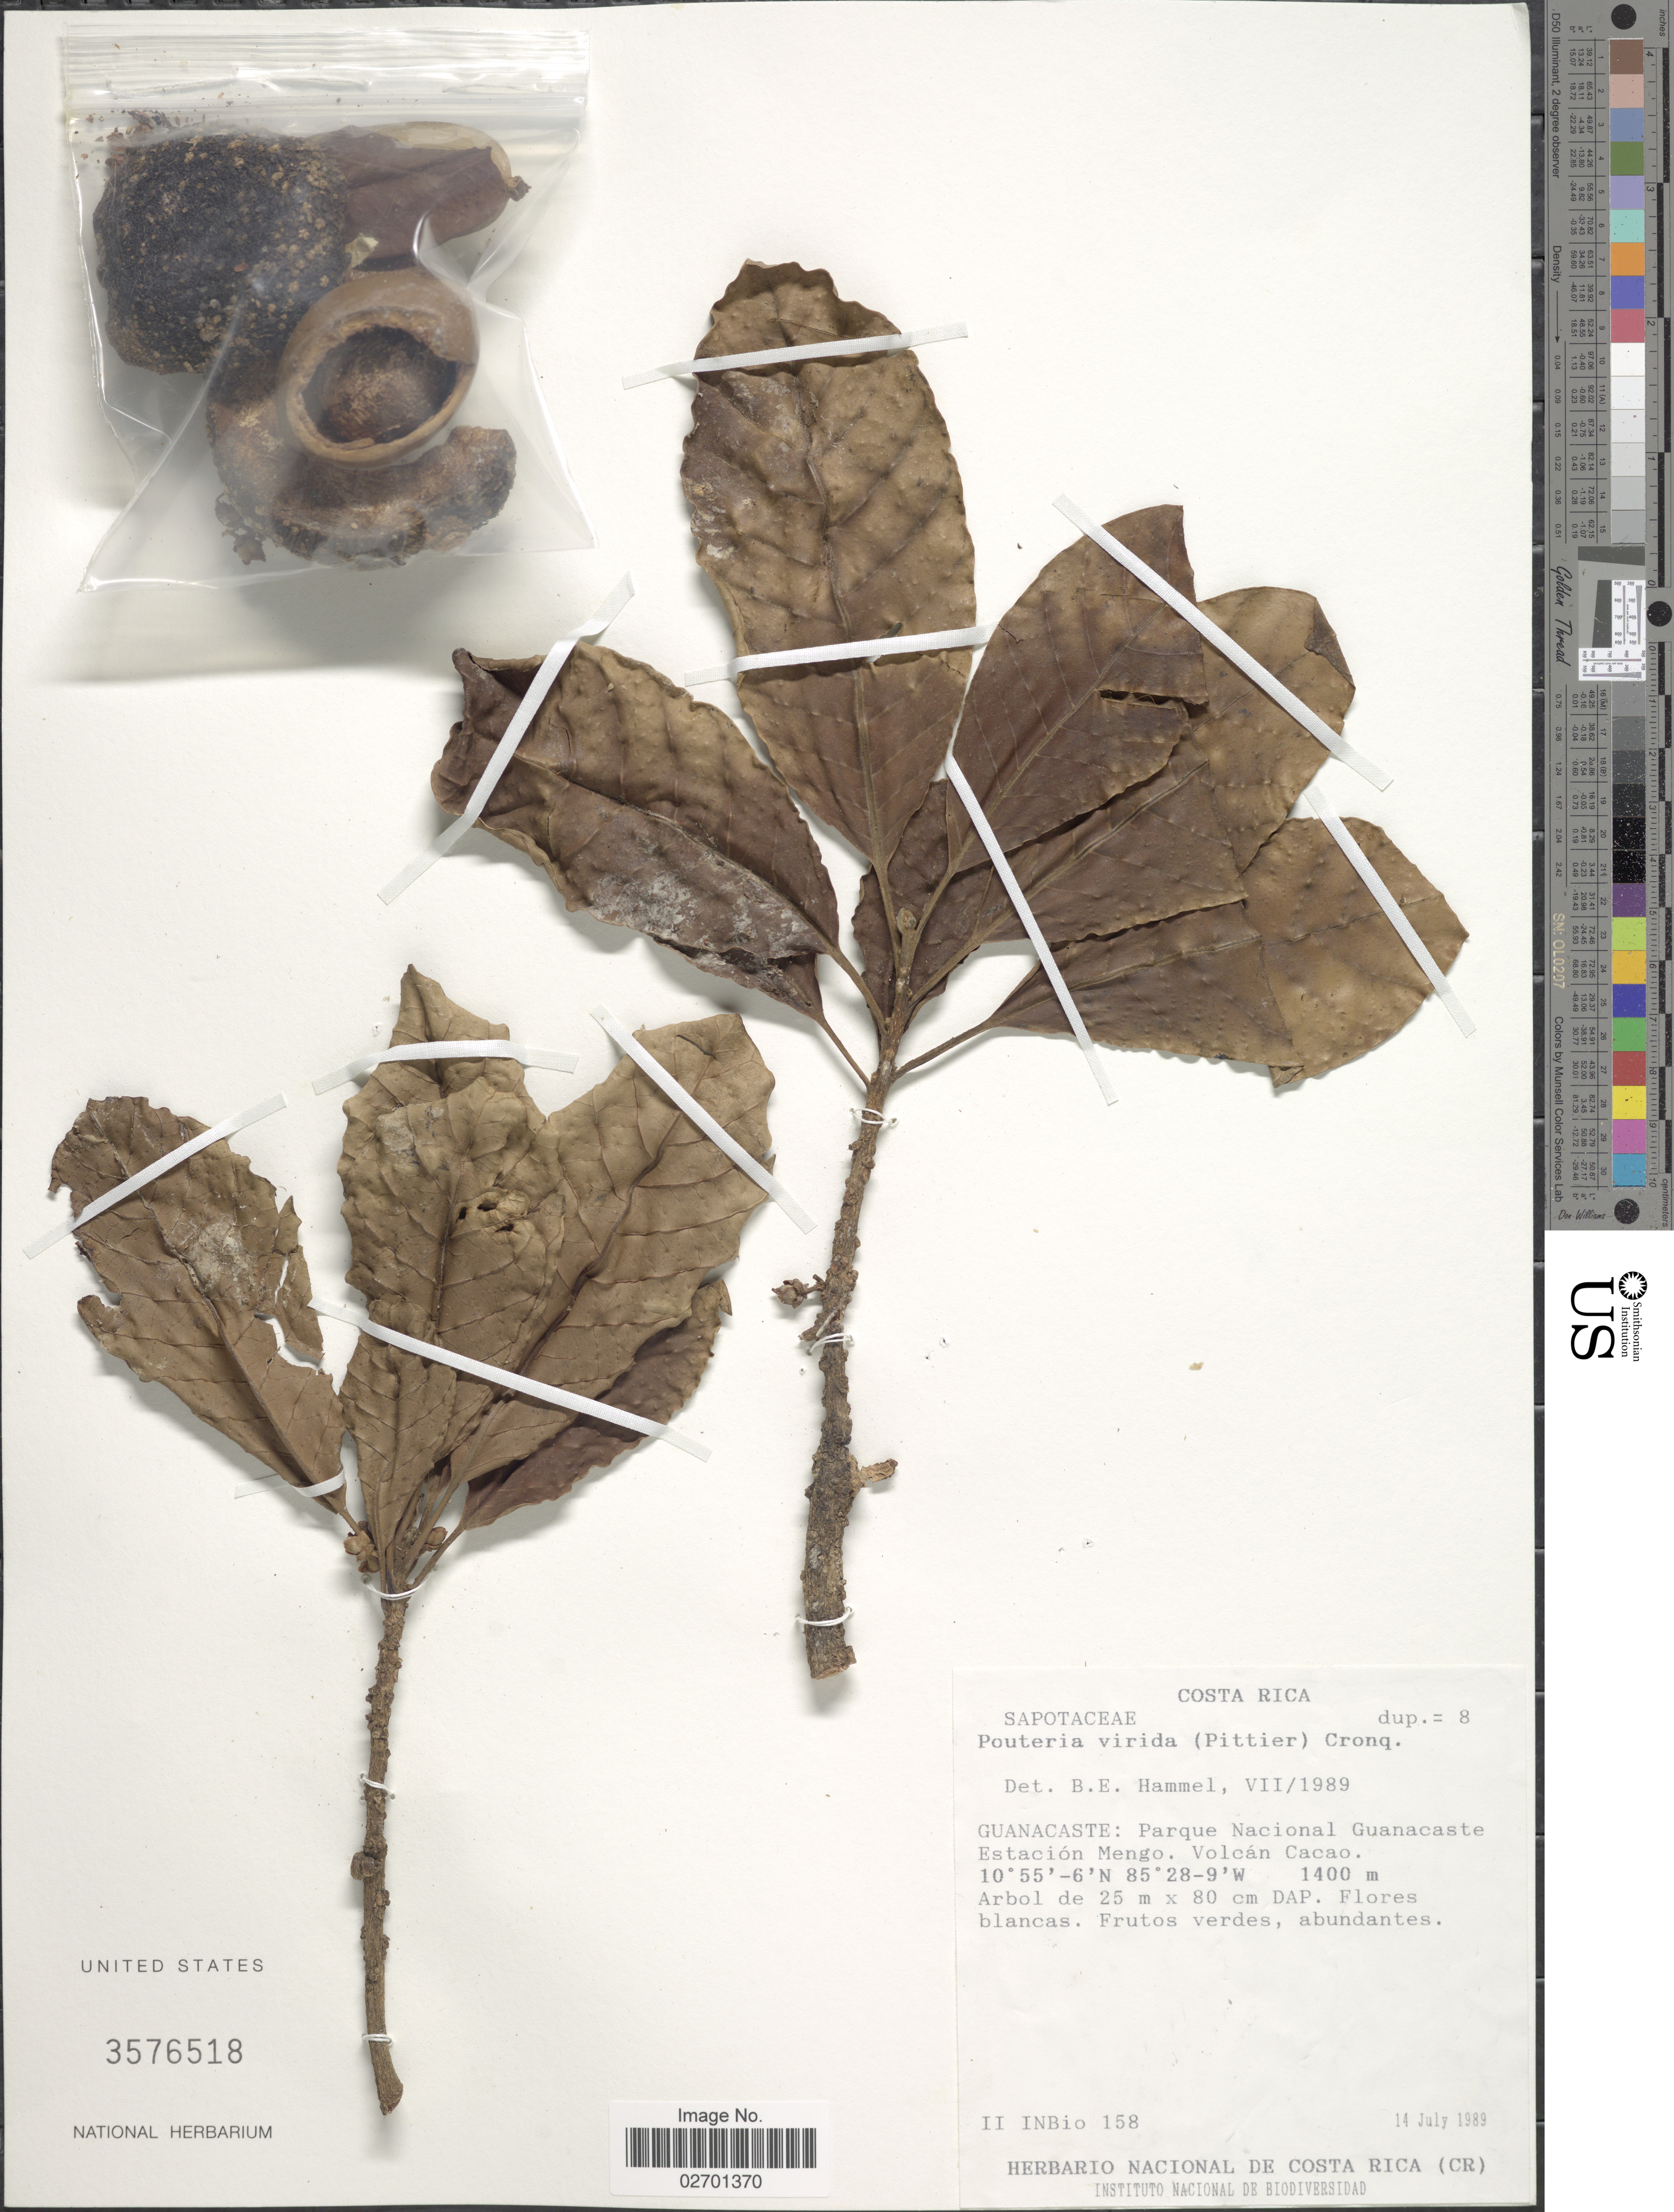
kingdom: Plantae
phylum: Tracheophyta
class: Magnoliopsida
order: Ericales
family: Sapotaceae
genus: Pouteria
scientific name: Pouteria viridis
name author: (Pittier) Cronq.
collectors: I. INBio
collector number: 158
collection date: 1989-07-14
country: Costa Rica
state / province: Guanacaste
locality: Parque Nacionla Guanacaste Estacion Mengo, Volcan Cacao.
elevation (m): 1400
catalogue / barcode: US 3576518